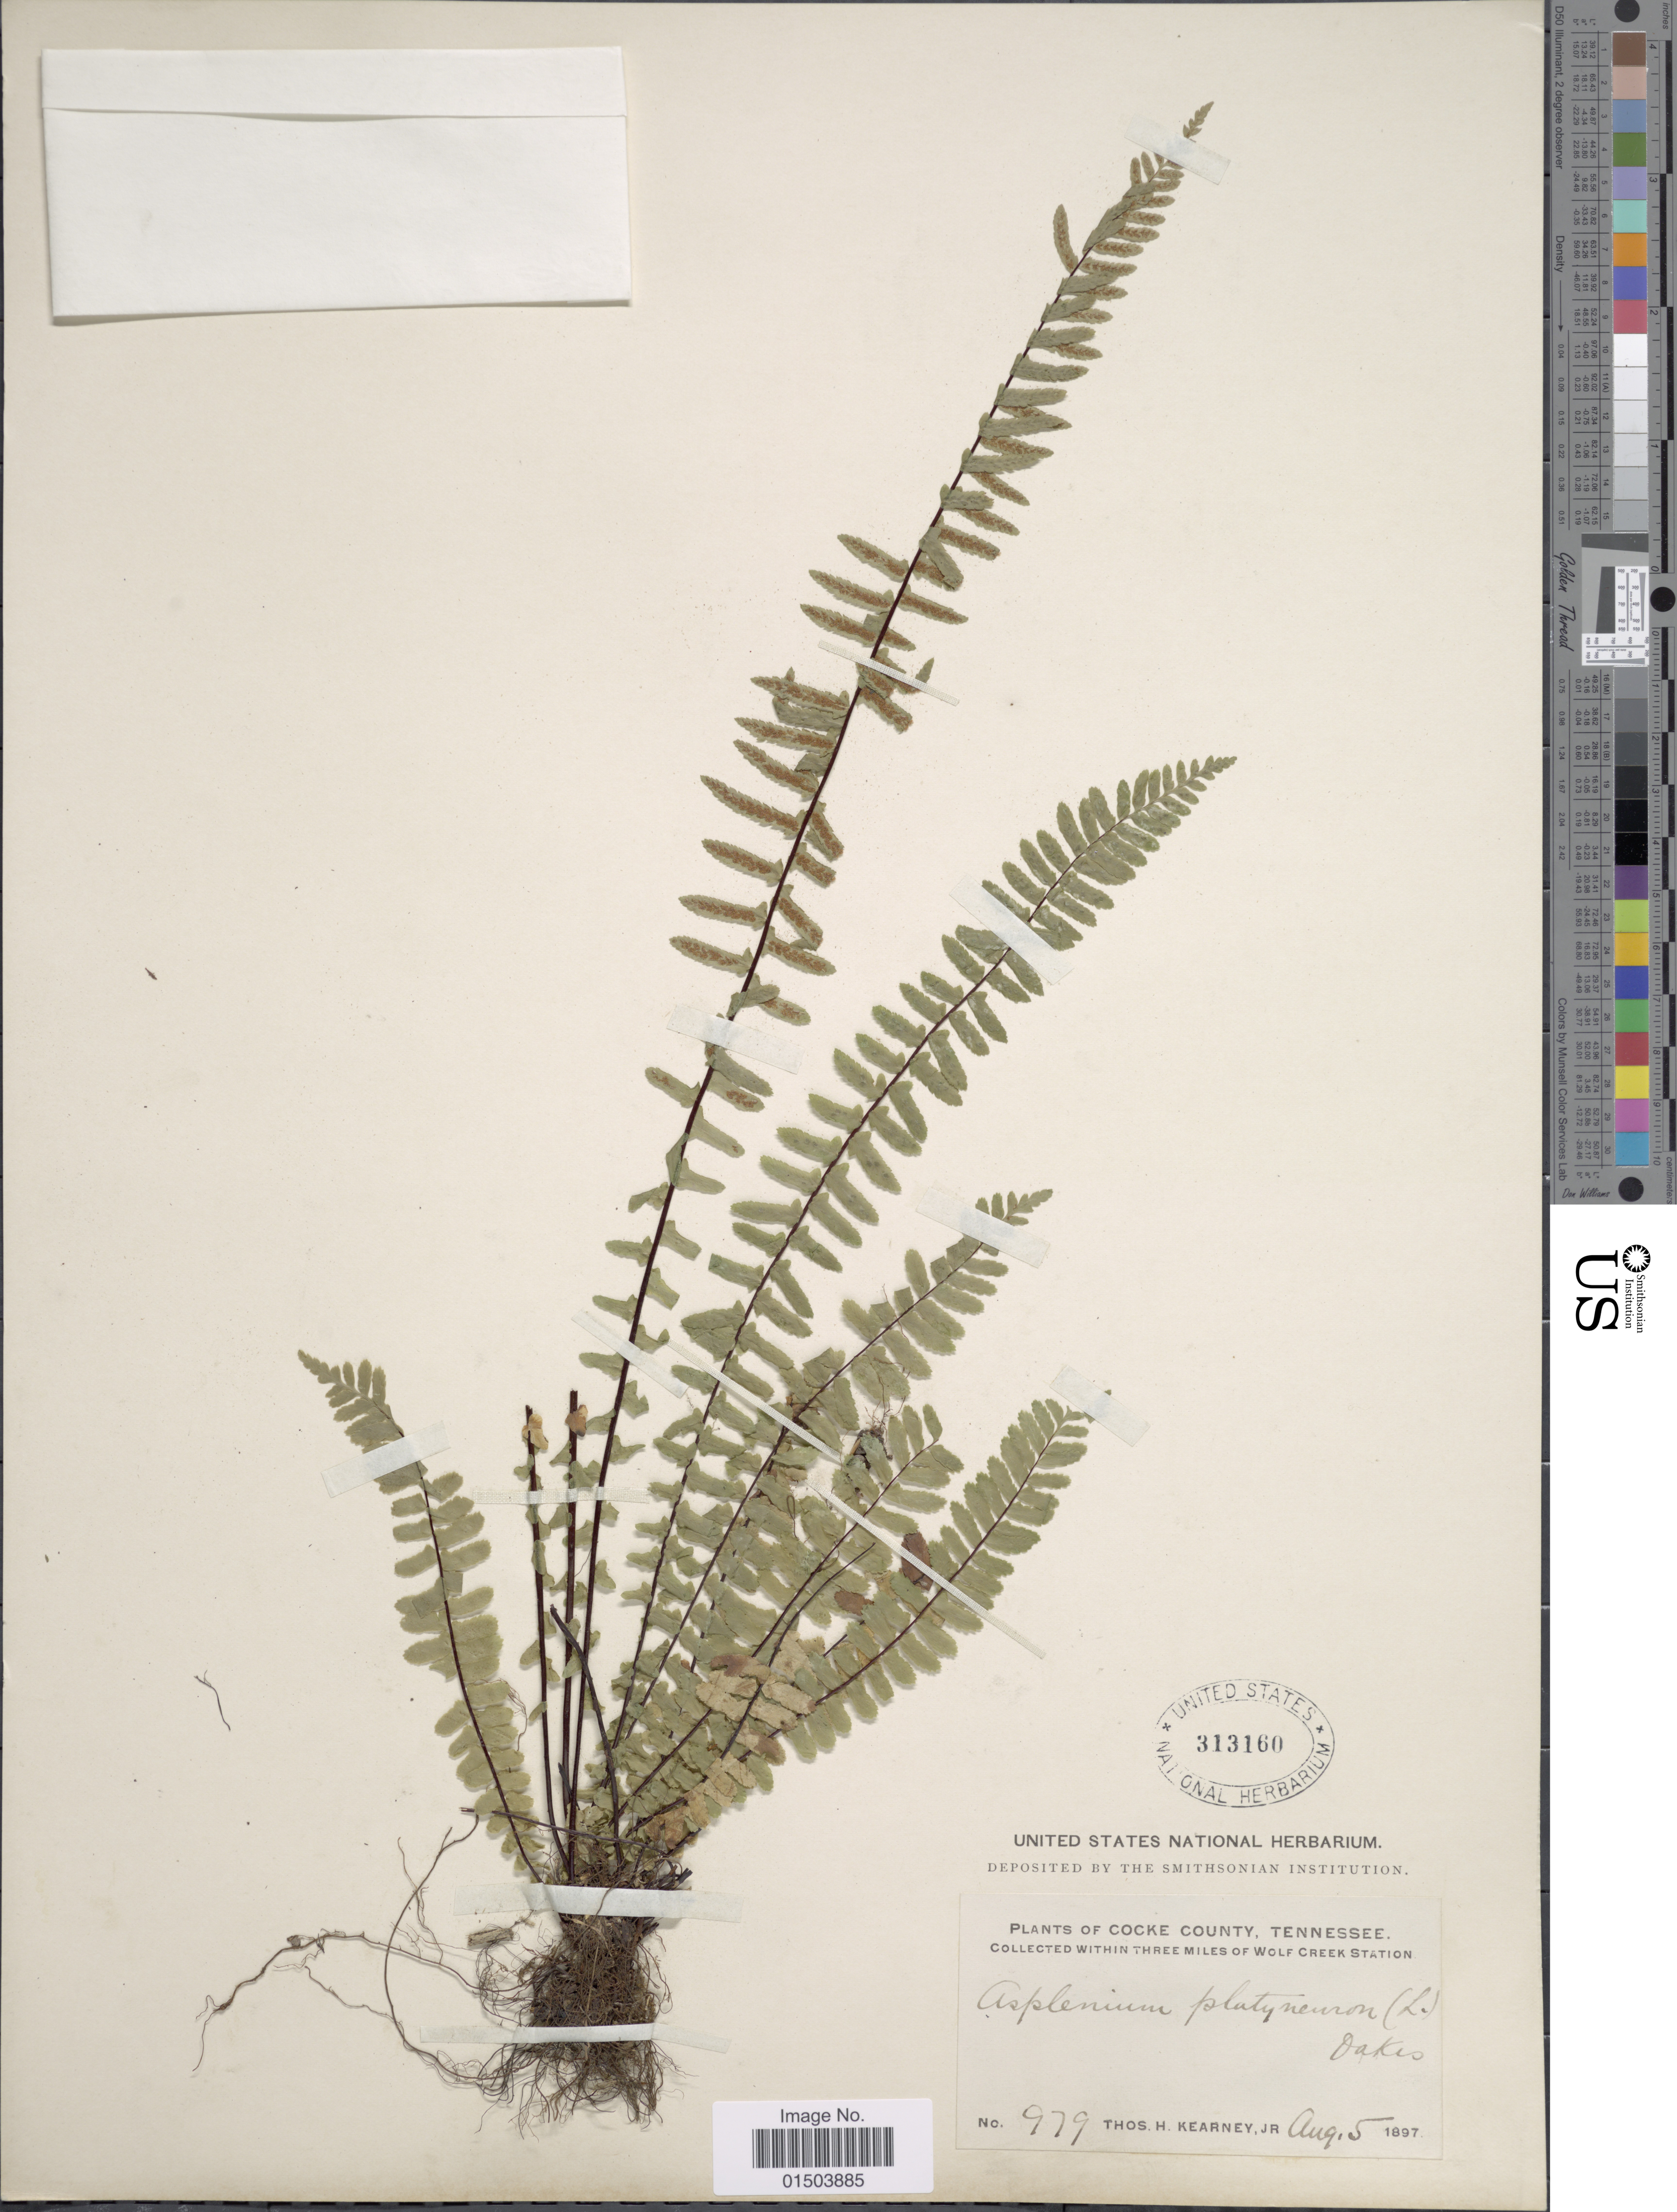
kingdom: Plantae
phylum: Tracheophyta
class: Polypodiopsida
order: Polypodiales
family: Aspleniaceae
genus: Asplenium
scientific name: Asplenium platyneuron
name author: (L.) Britton, Stearns & Poggenb.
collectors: T. H. Kearney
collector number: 979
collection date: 1897-08-05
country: United States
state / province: Tennessee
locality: Cocke County. Within Three Miles of Wolf Creek Station.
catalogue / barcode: US 313160